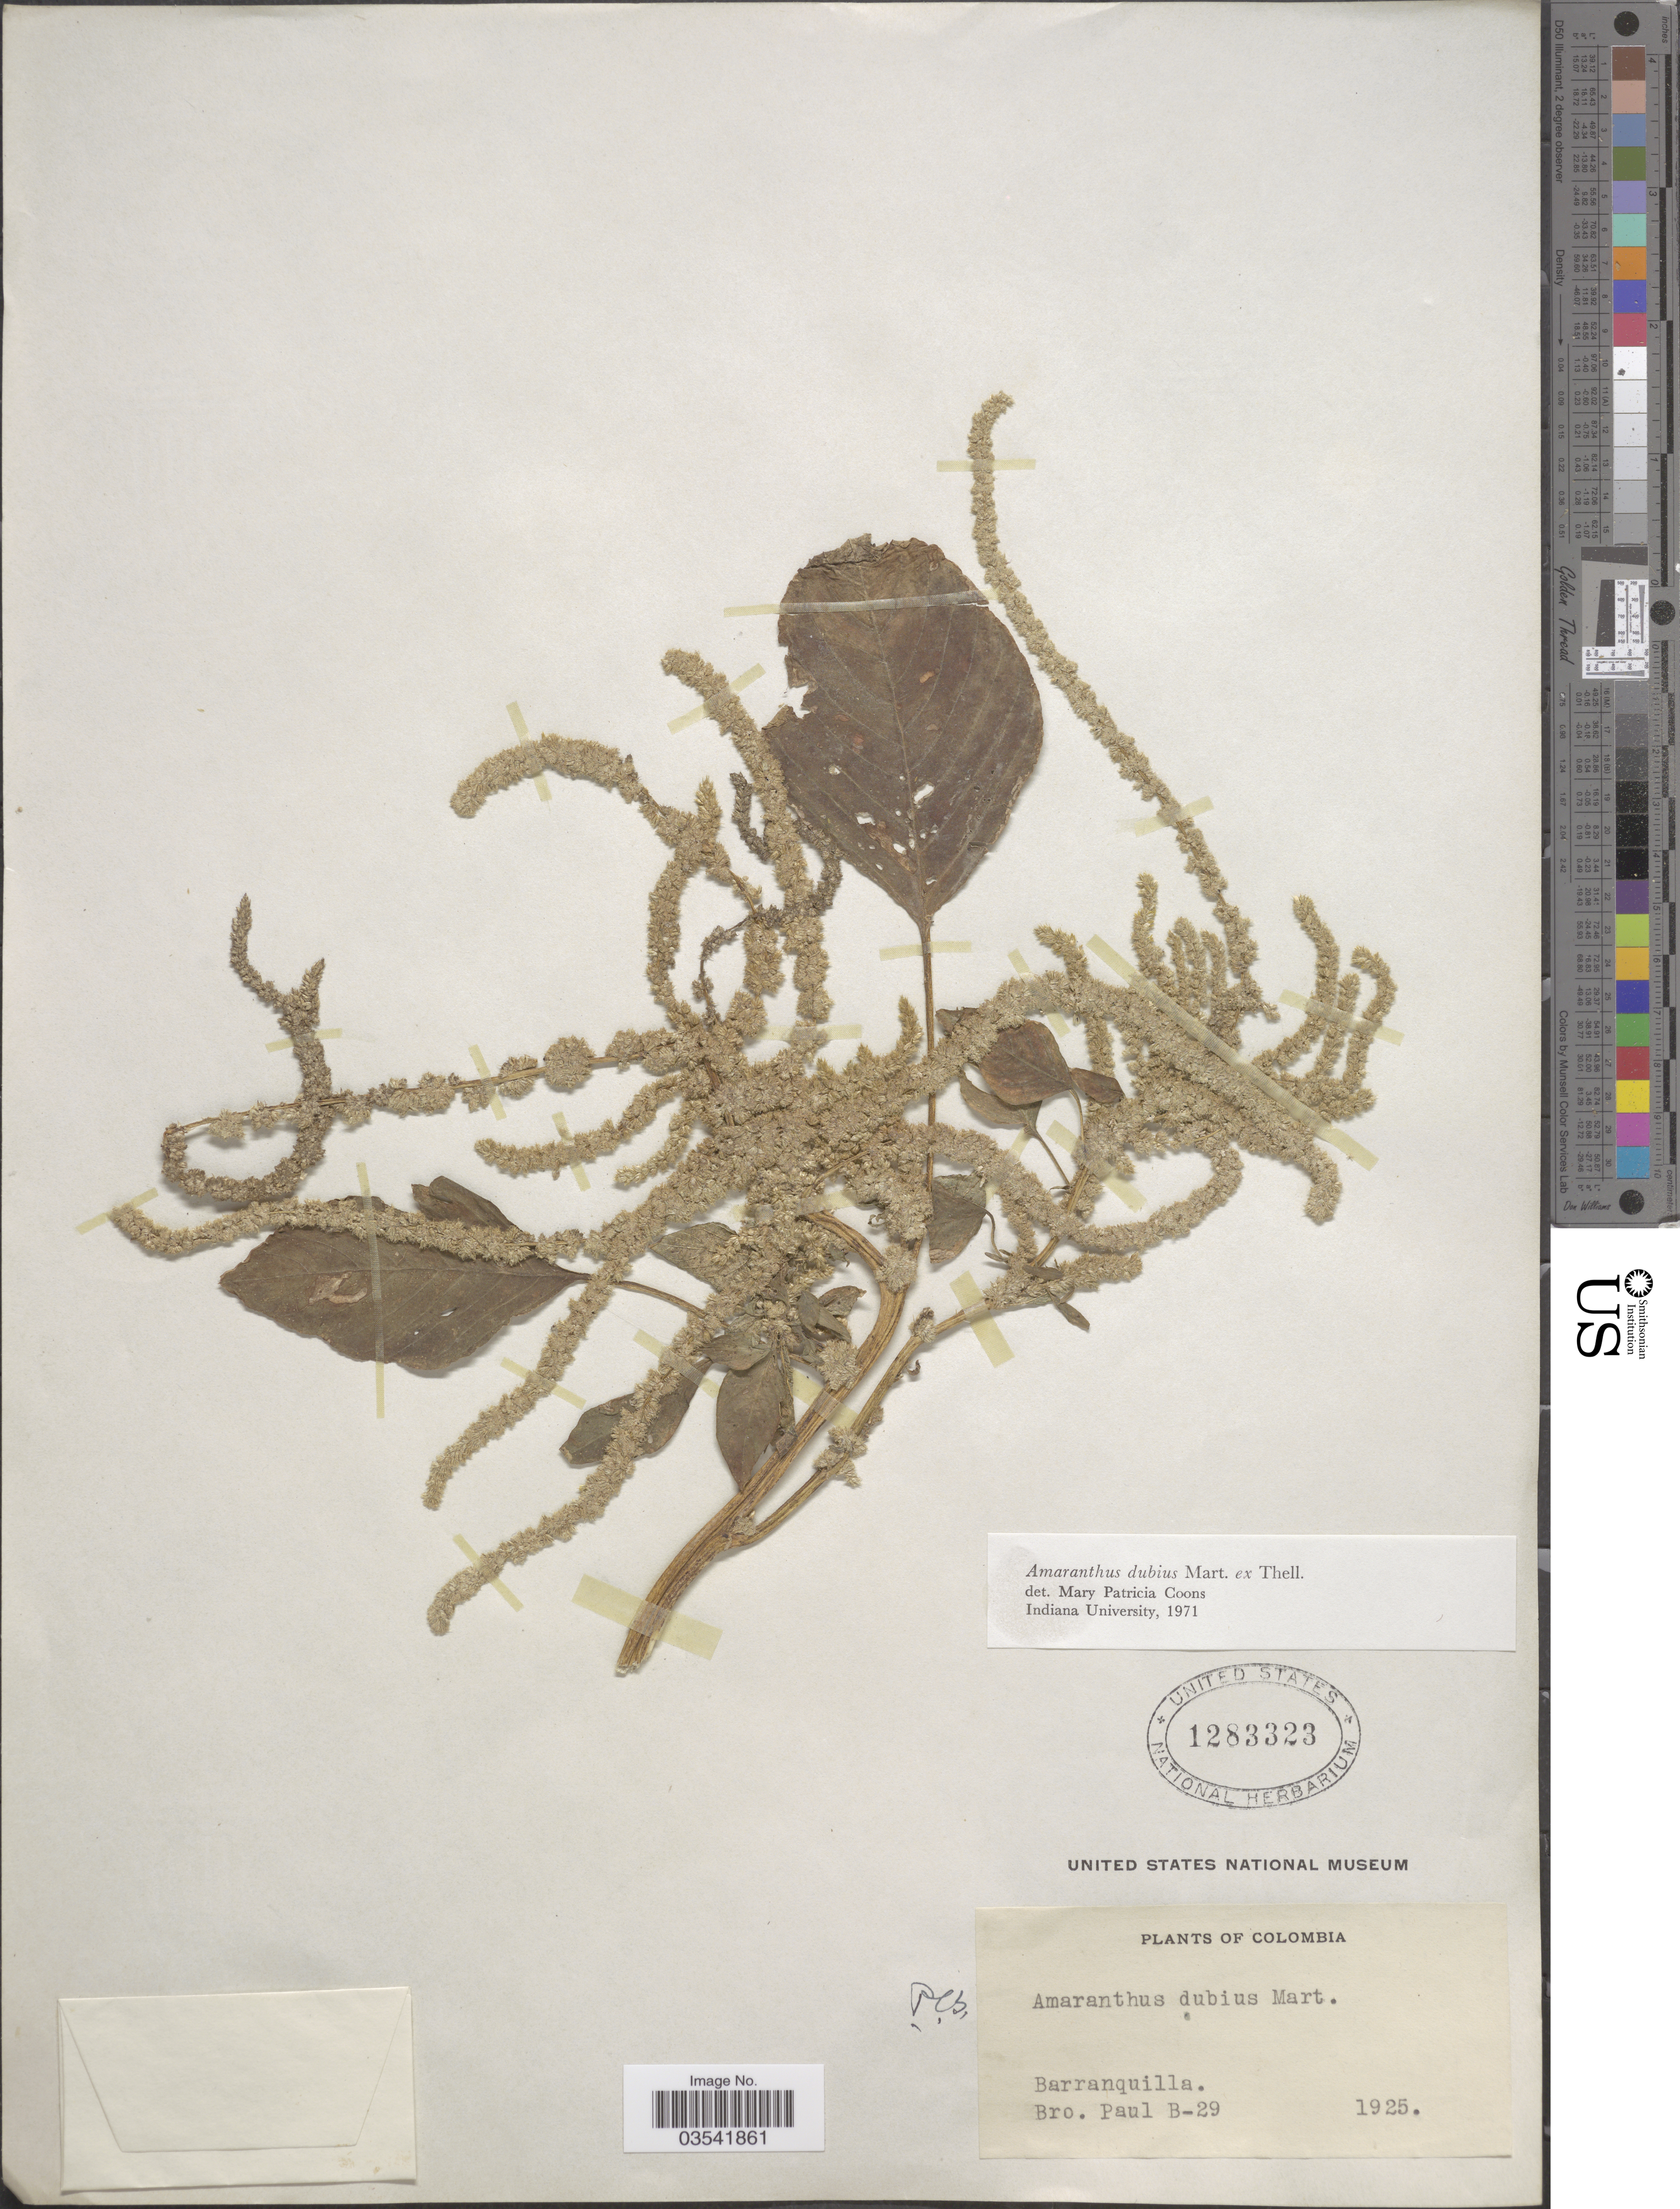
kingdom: Plantae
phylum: Tracheophyta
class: Magnoliopsida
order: Caryophyllales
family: Amaranthaceae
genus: Amaranthus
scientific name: Amaranthus dubius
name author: Mart. ex Thell.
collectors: B. Paul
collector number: B-29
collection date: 1925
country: Colombia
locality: Barranquilla.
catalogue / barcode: US 1283323